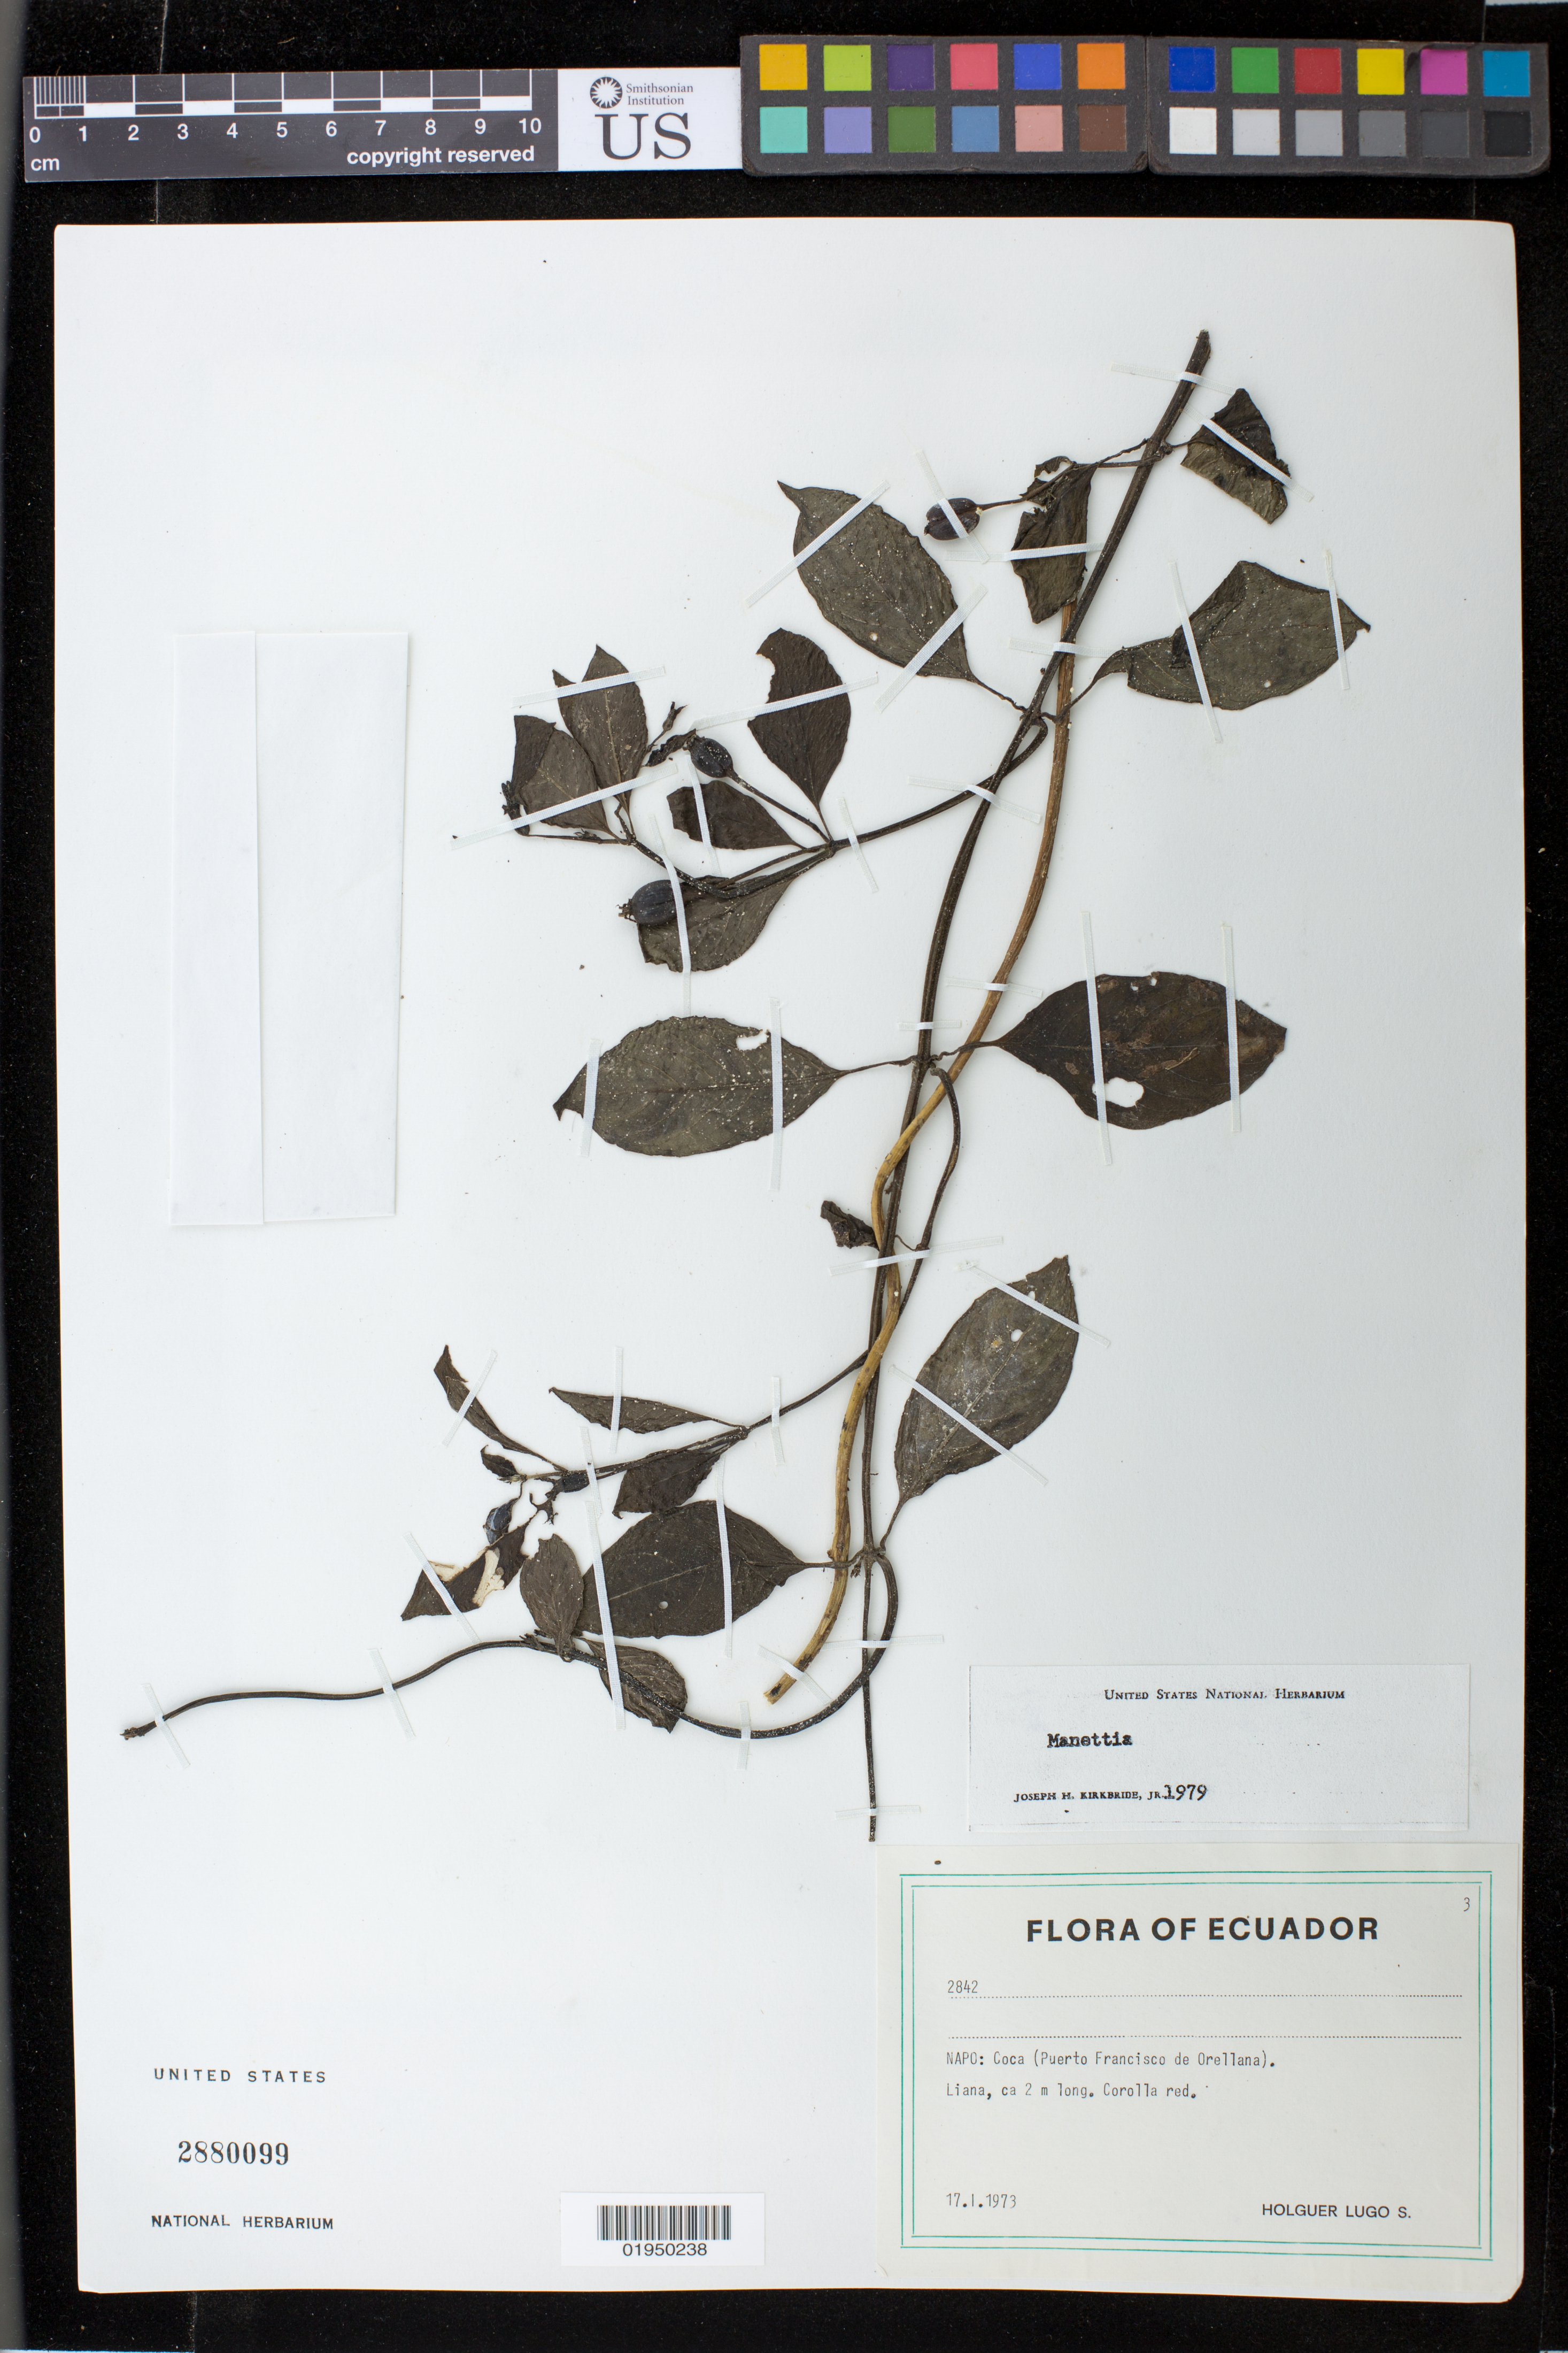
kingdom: Plantae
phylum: Tracheophyta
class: Magnoliopsida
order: Gentianales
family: Rubiaceae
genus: Manettia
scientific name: Manettia sp.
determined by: Kirkbride, J. H.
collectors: H. Lugo S.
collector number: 2842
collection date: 1973-01-17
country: Ecuador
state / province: Napo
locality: Coca (Puerto Francisco de Orellana)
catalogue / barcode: US 2880099